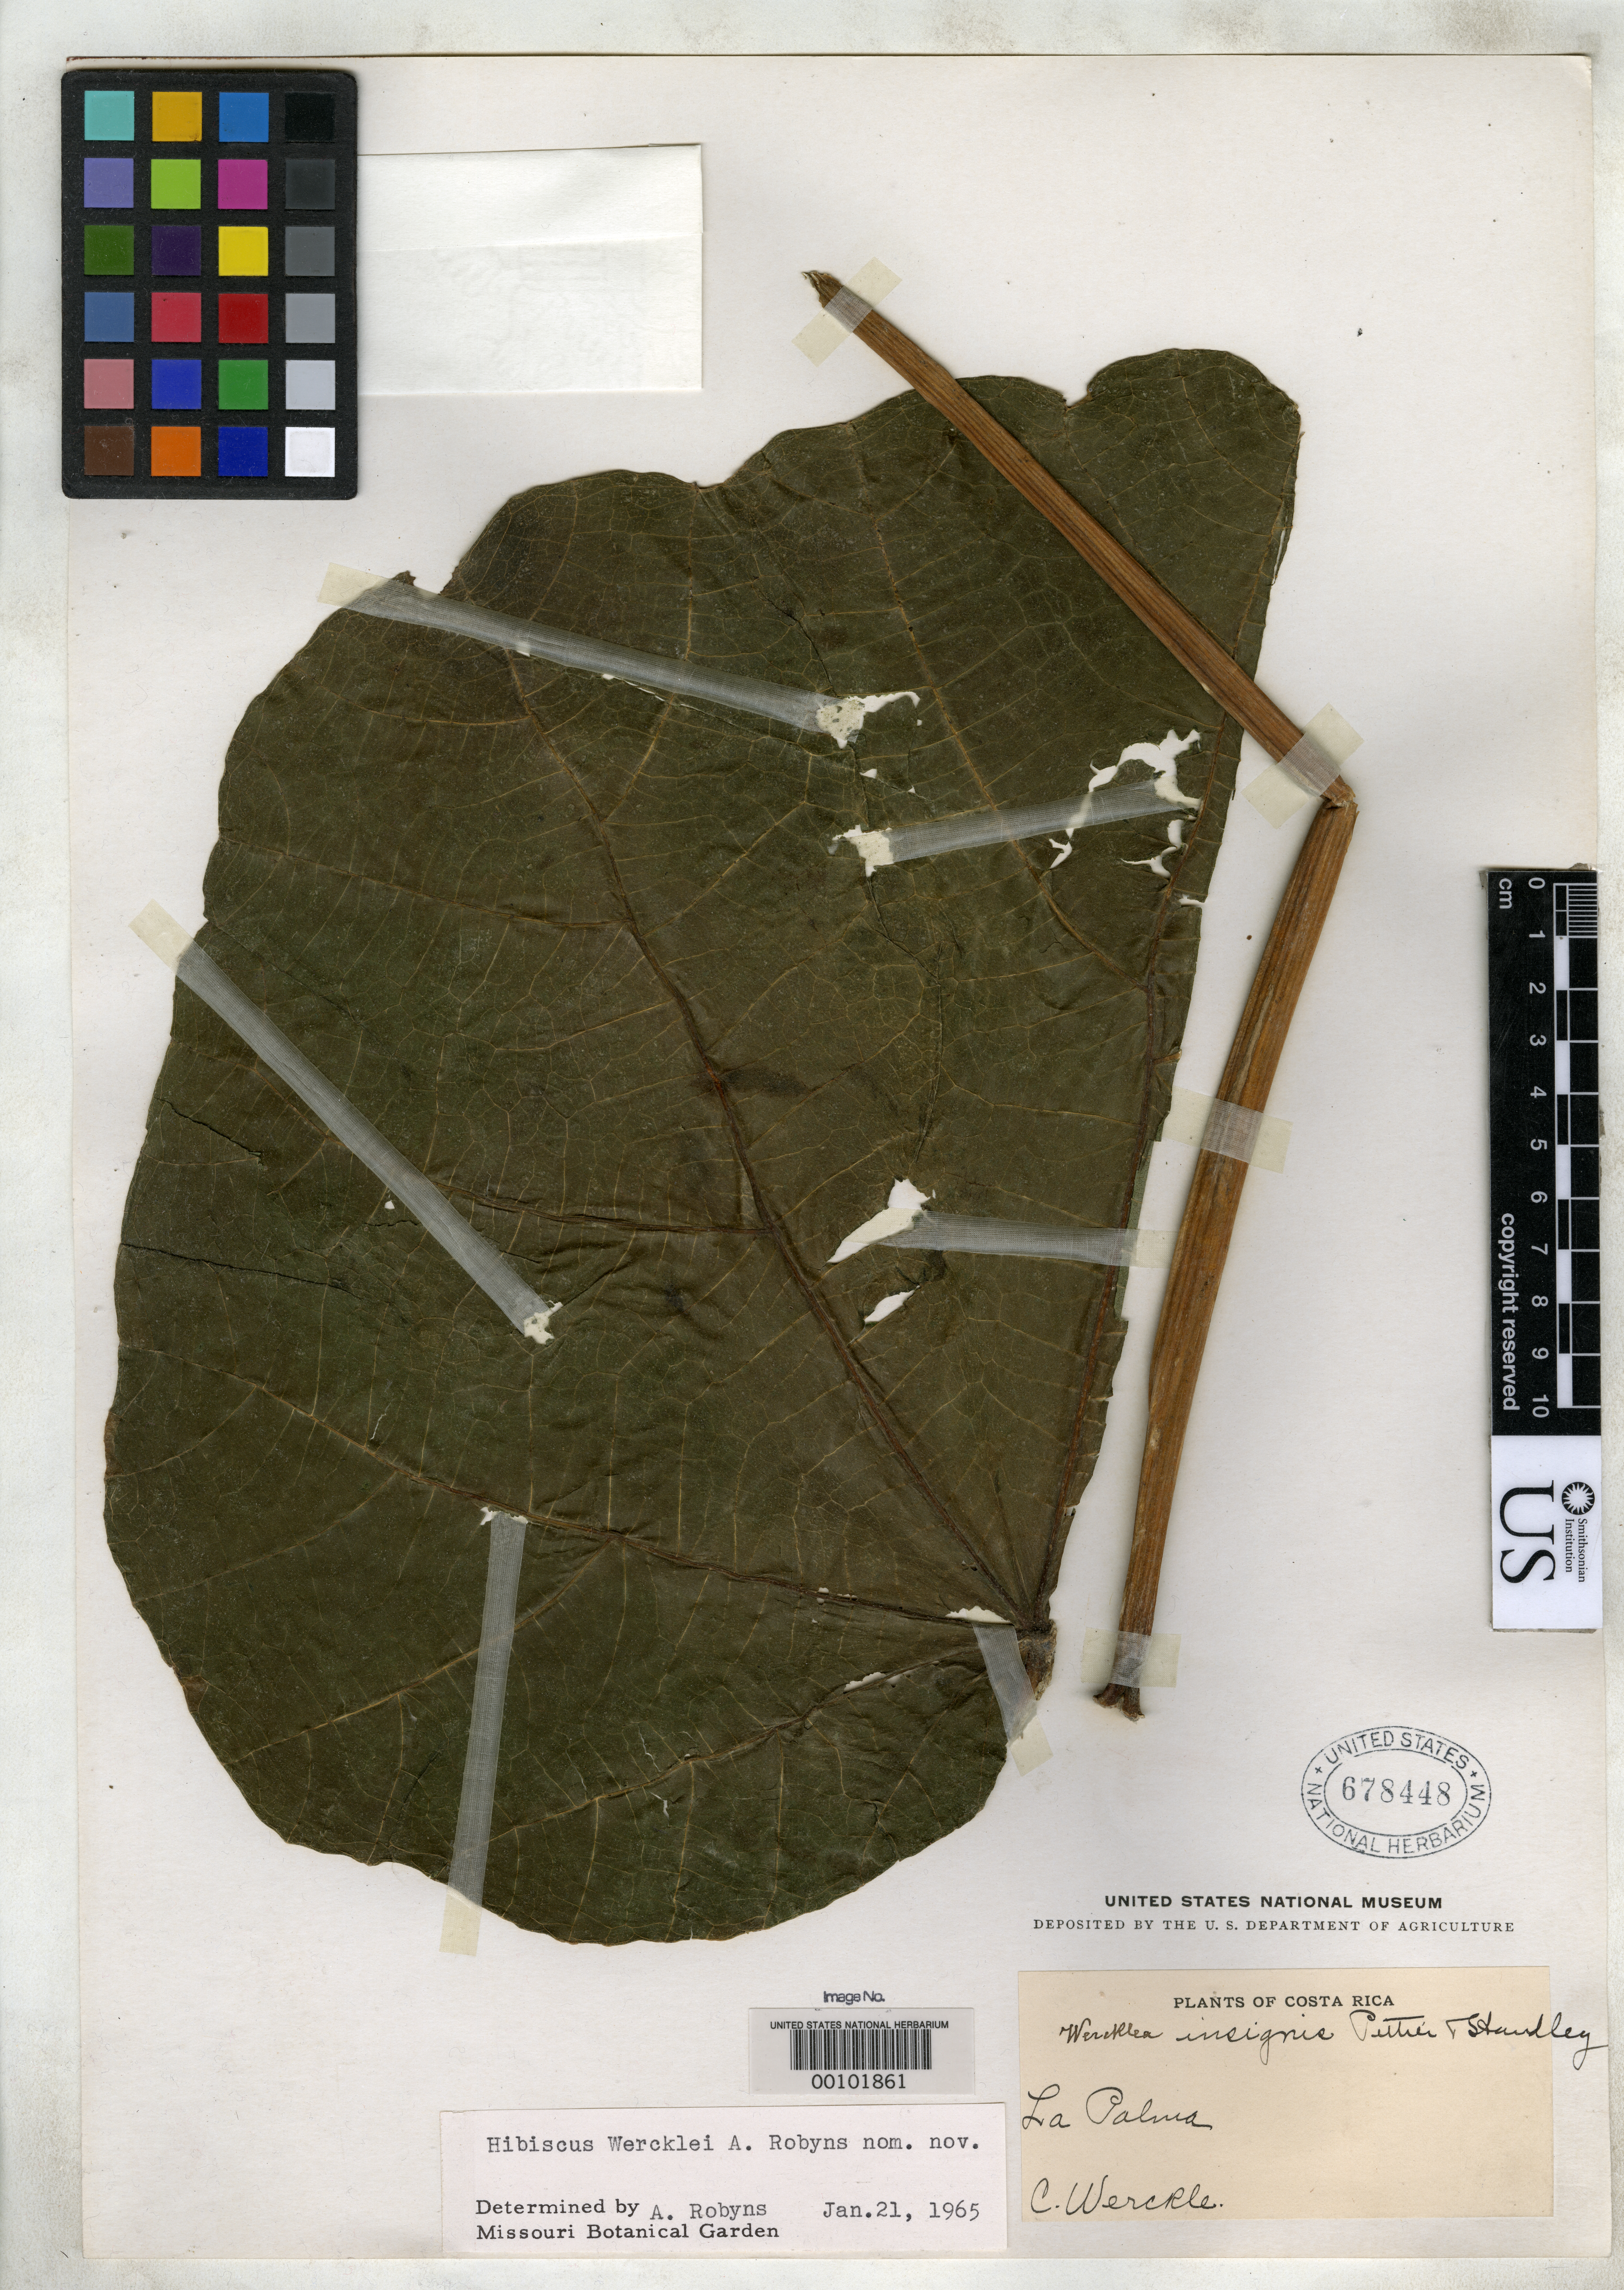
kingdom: Plantae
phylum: Tracheophyta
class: Magnoliopsida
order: Malvales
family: Malvaceae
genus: Wercklea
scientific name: Wercklea insignis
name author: Pittier & Standl.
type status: Isotype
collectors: C. C Wercklé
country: Costa Rica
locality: Near La Palma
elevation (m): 1460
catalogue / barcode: US 678448